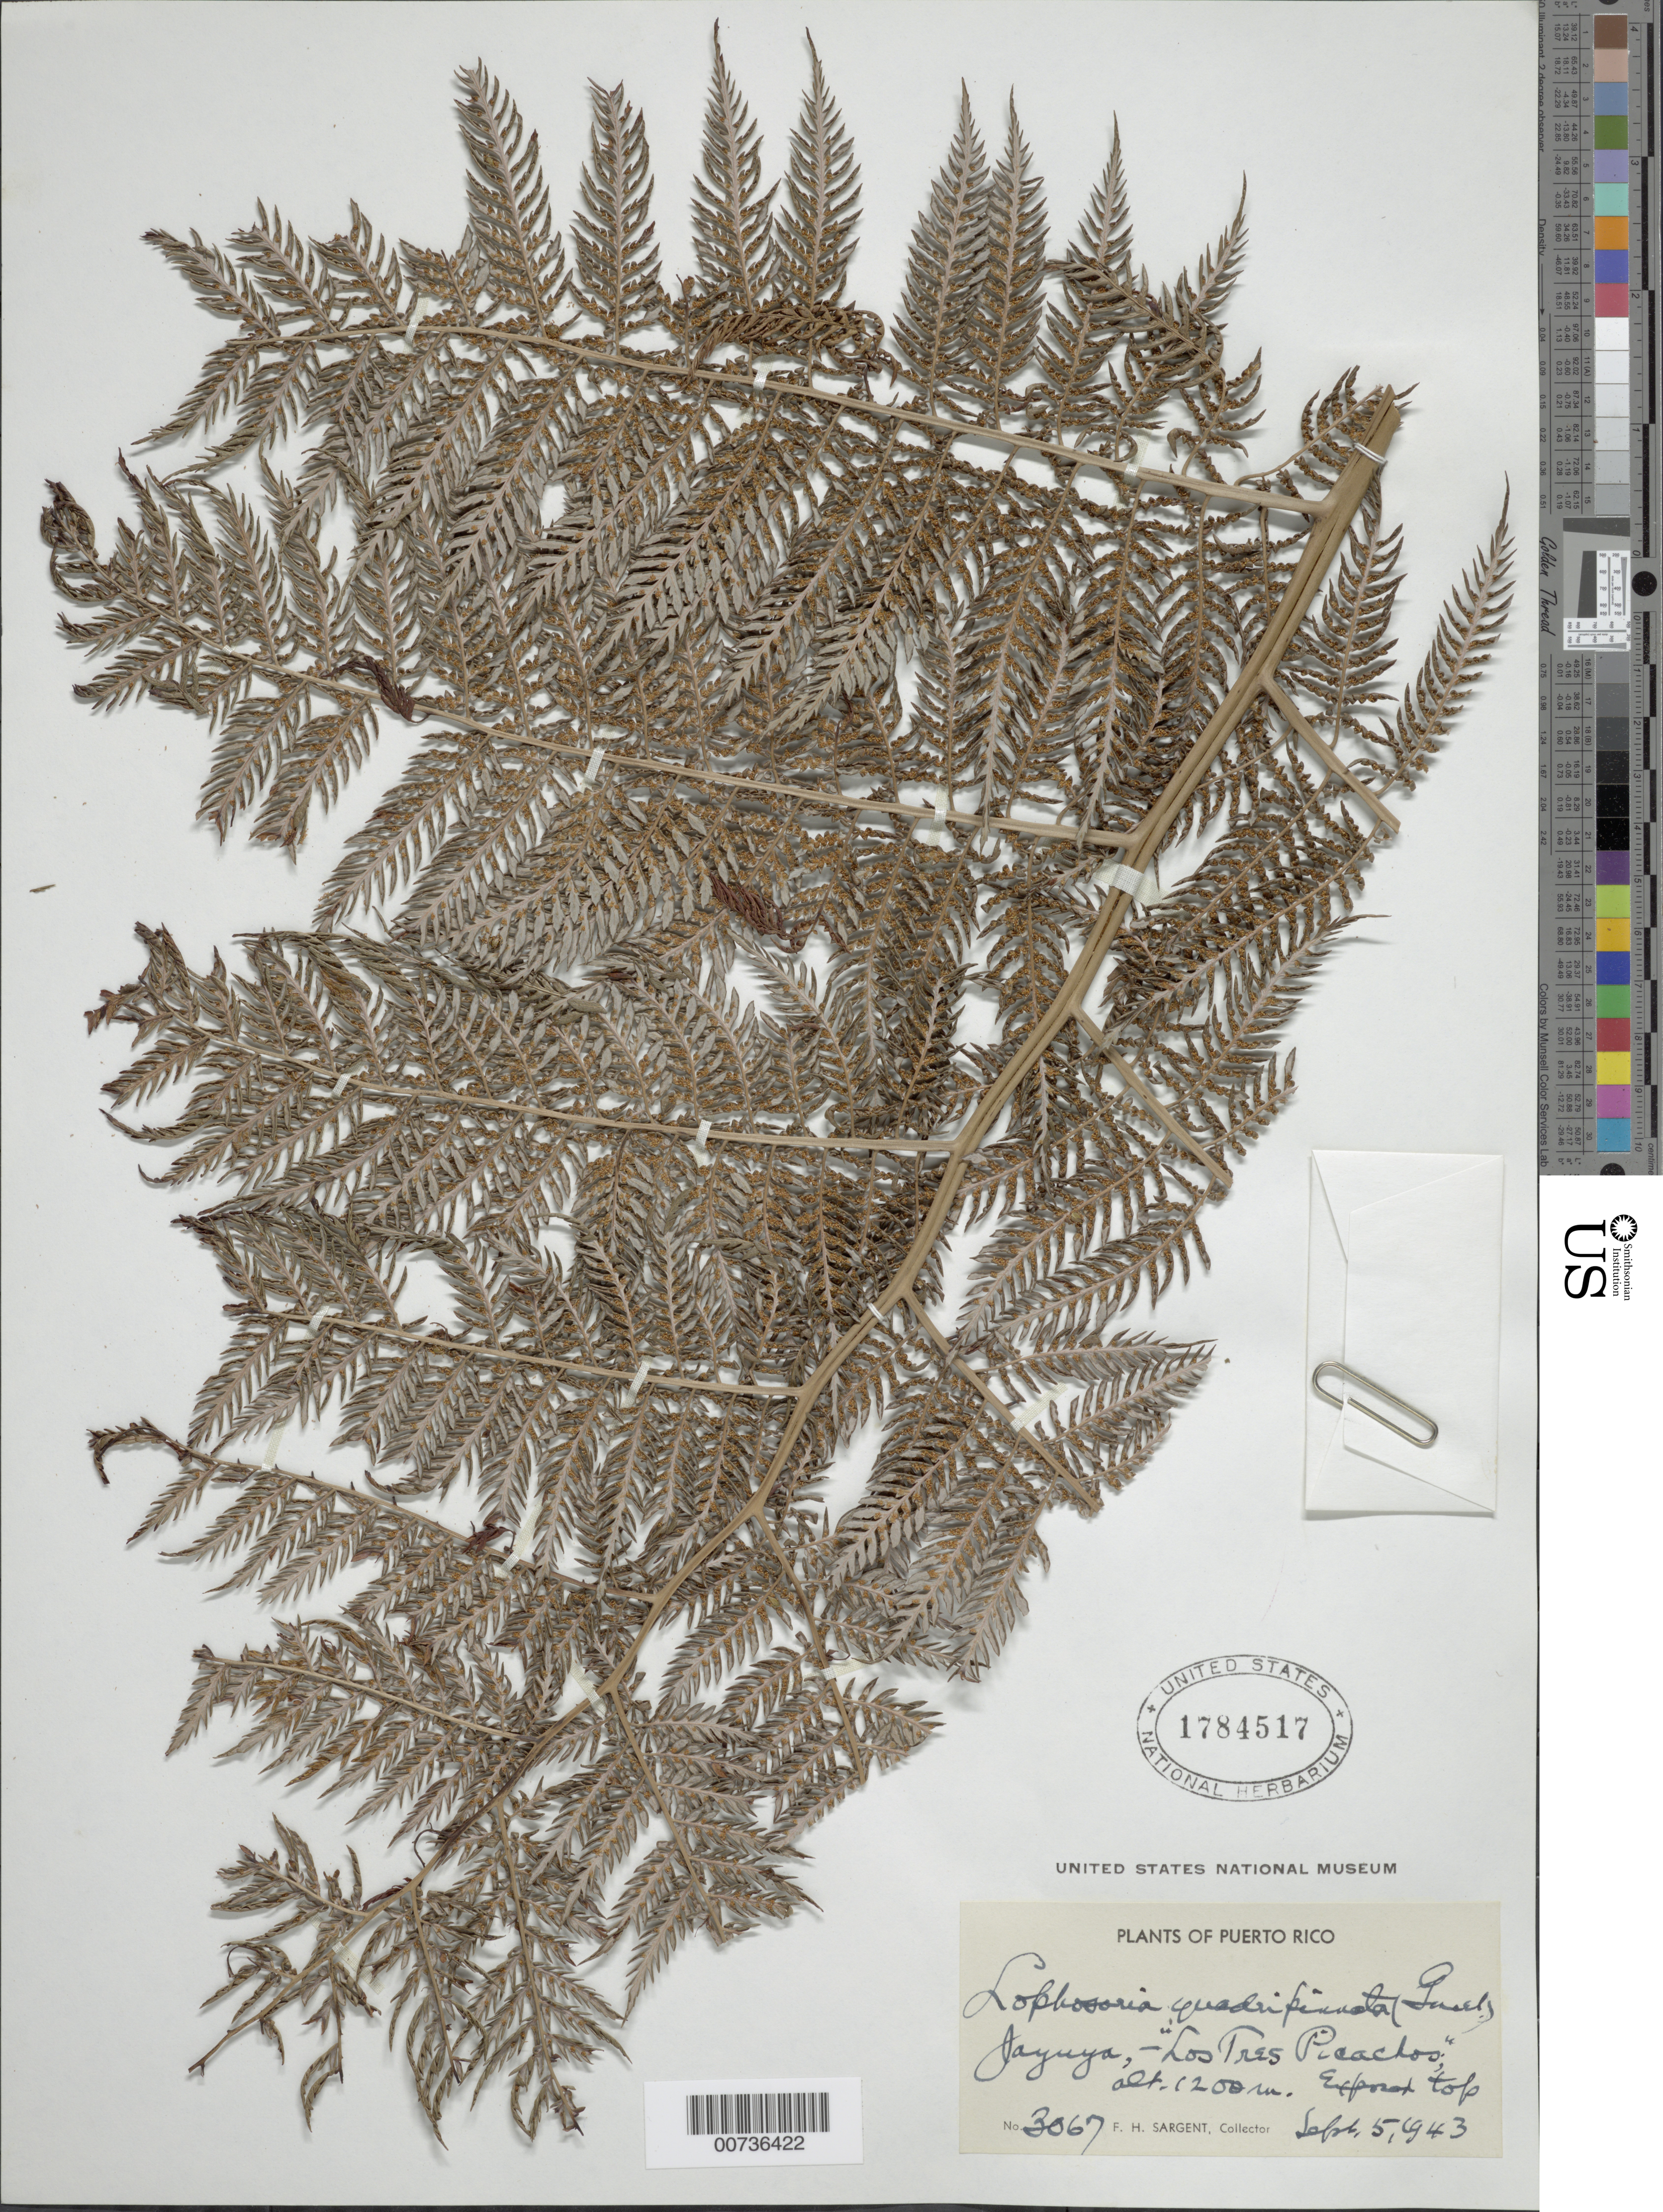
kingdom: Plantae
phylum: Tracheophyta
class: Polypodiopsida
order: Cyatheales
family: Dicksoniaceae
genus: Lophosoria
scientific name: Lophosoria quadripinnata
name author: (J.F. Gmel.) C. Chr.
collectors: F. H. Sargent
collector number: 3067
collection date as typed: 05 Sep 1943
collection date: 1943-09-05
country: Puerto Rico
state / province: Jayuya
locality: Jayuya, "Los Tres Pecados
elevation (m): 1200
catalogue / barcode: US 1784517